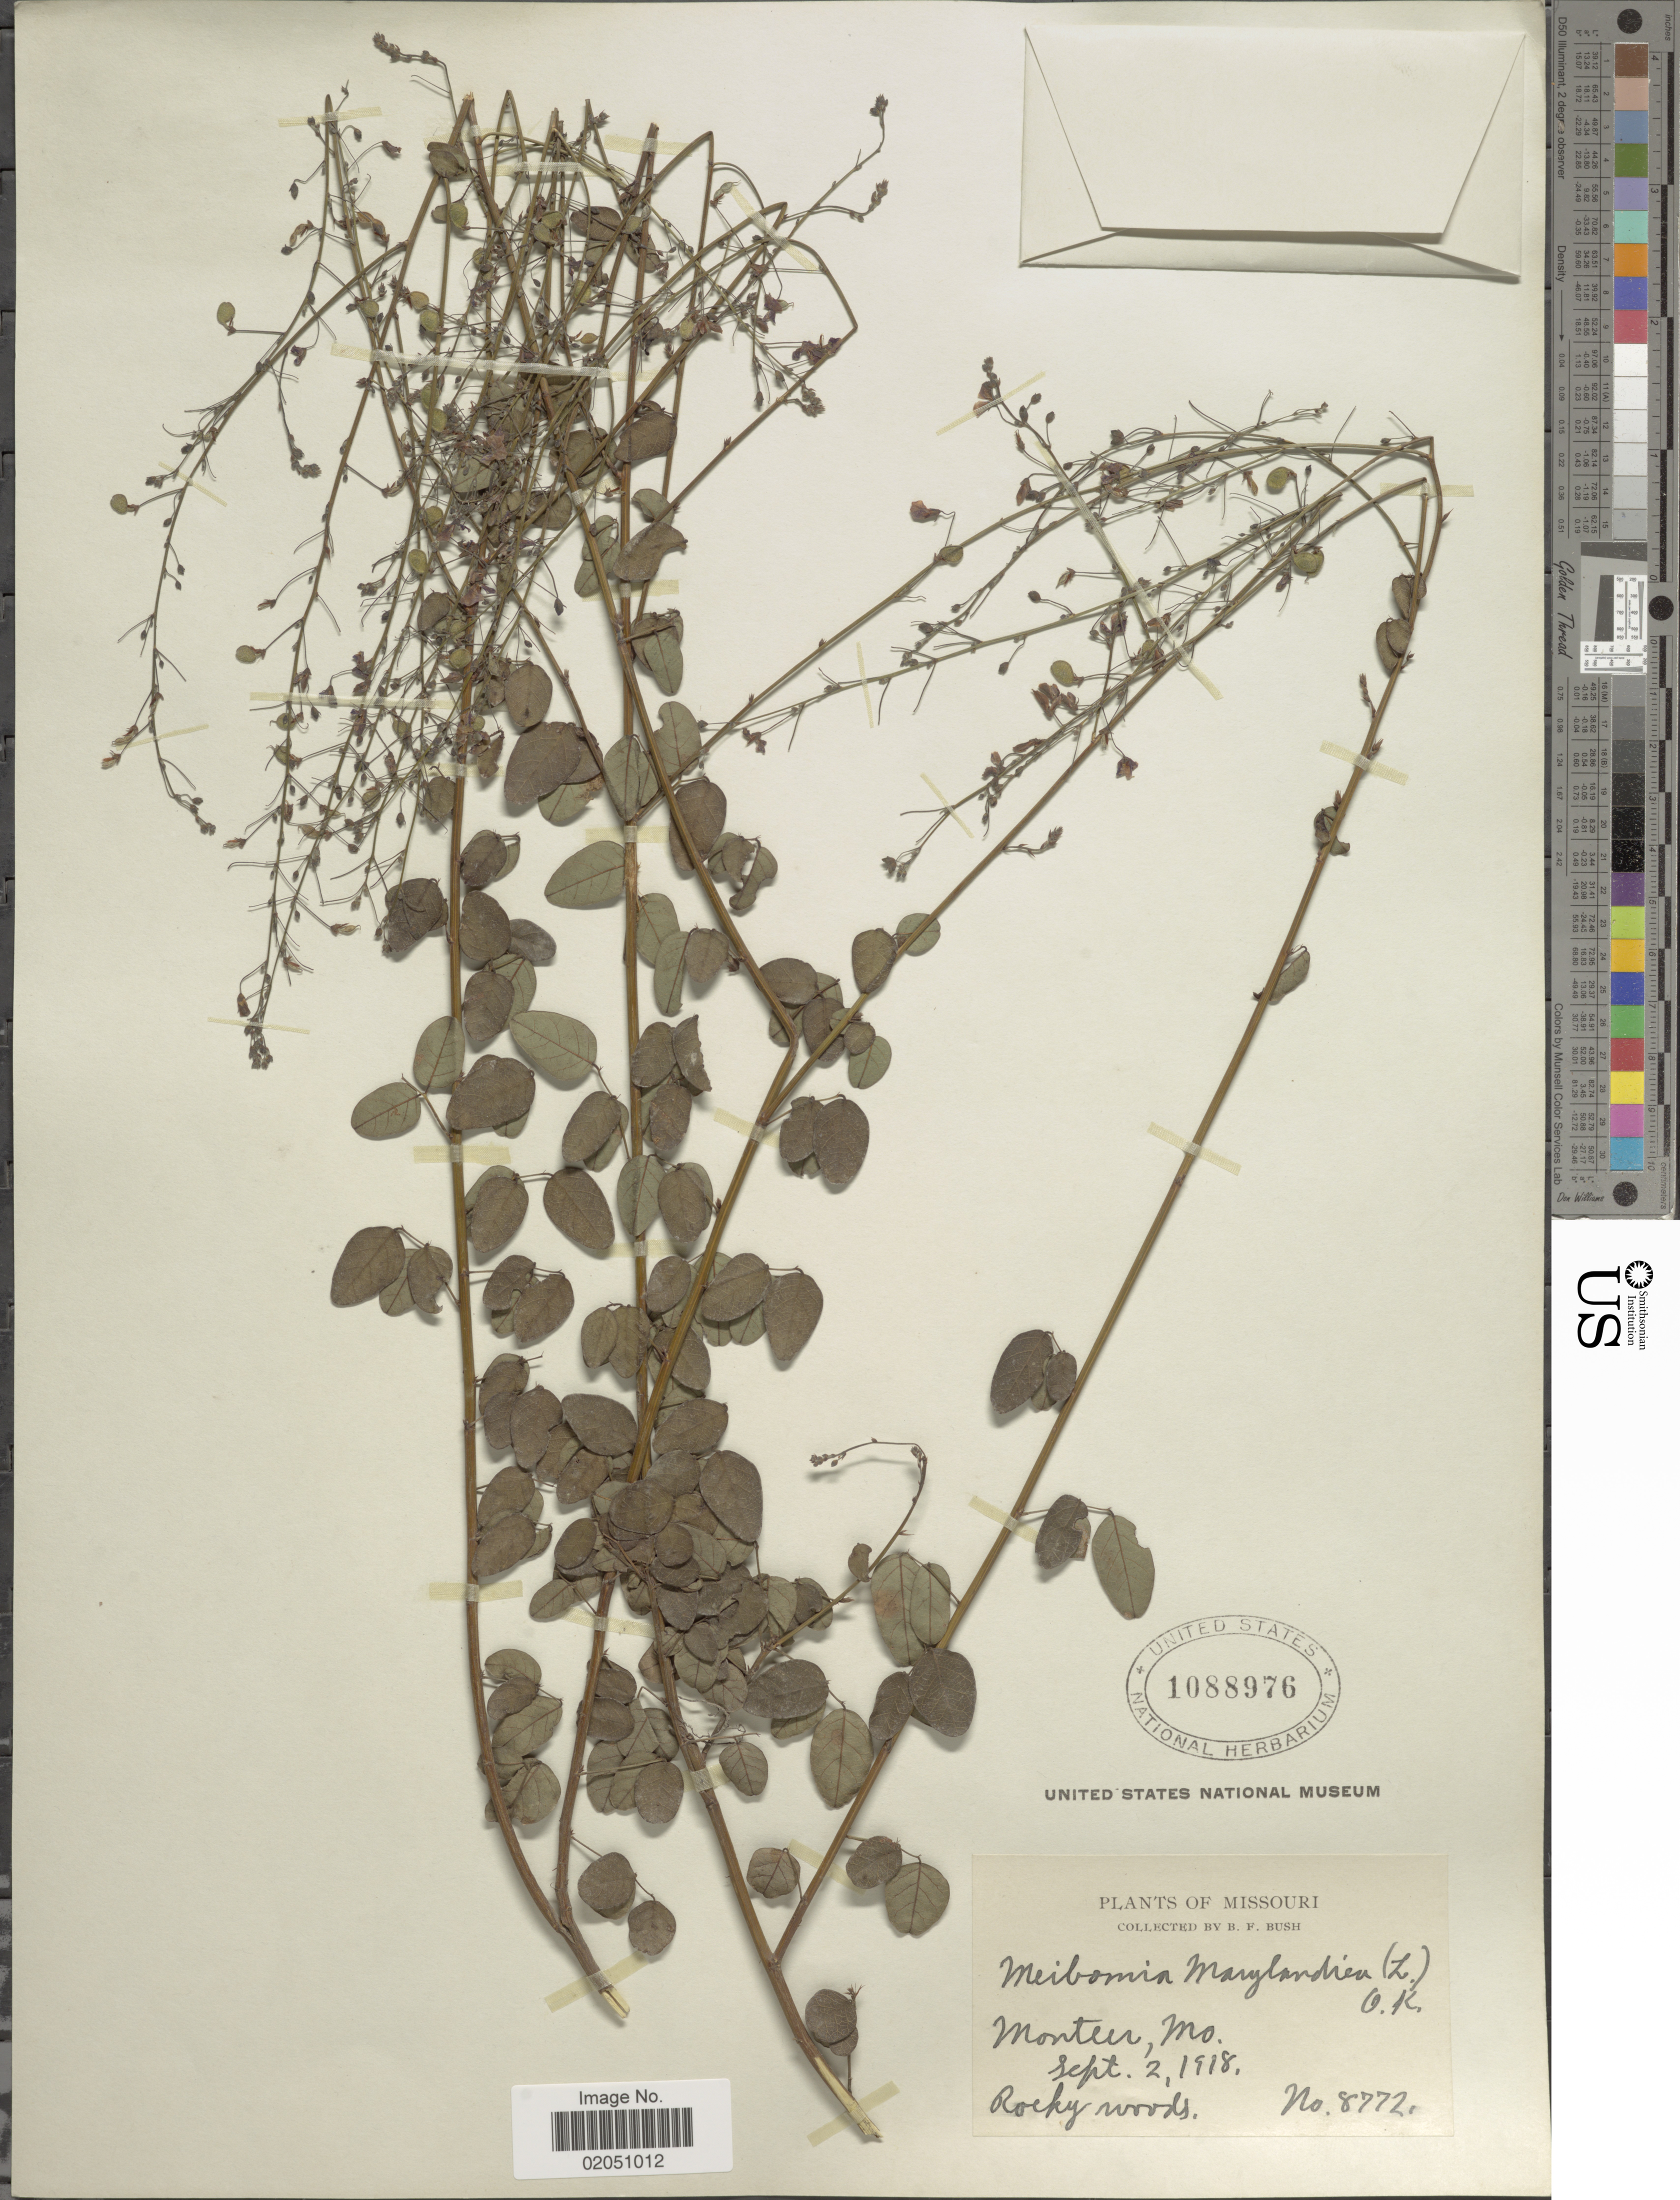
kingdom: Plantae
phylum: Tracheophyta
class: Magnoliopsida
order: Fabales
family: Fabaceae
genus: Desmodium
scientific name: Desmodium marilandicum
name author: Darl.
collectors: B. F. Bush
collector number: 8772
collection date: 1918-09-02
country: United States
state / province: Missouri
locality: Monteer, Rocky woods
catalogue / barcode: US 1088976